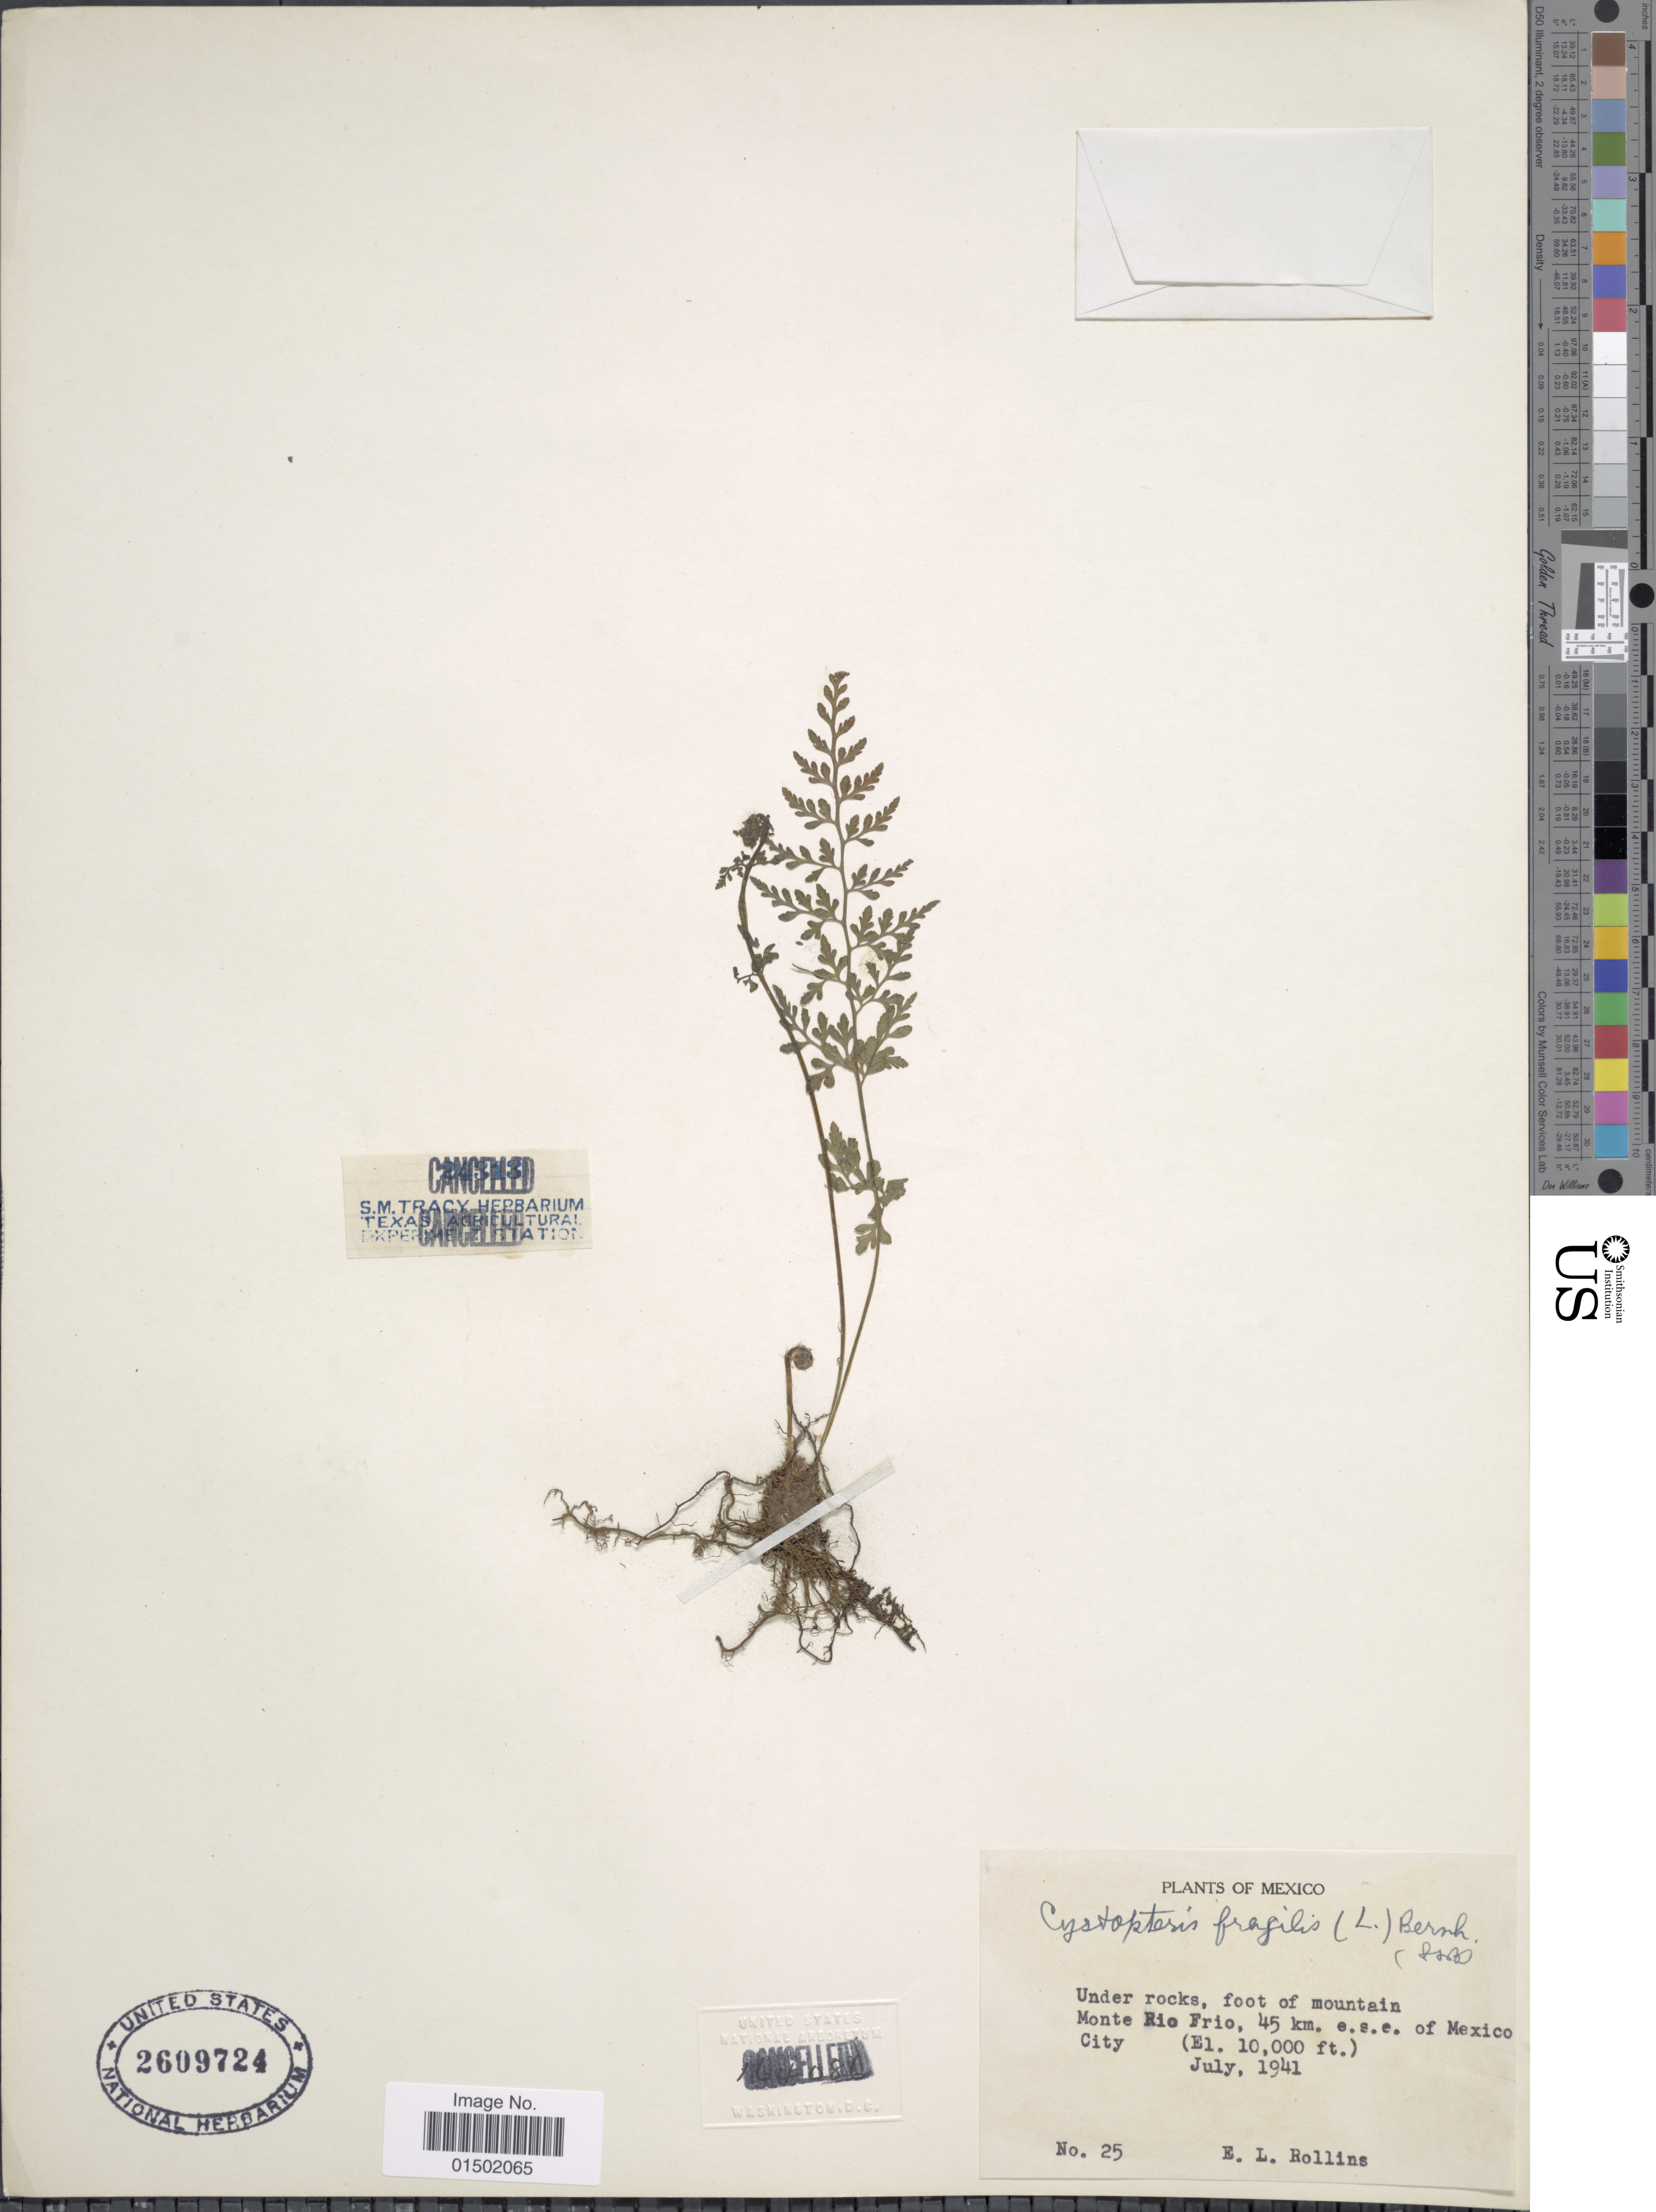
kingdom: Plantae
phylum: Tracheophyta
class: Polypodiopsida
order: Polypodiales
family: Cystopteridaceae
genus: Cystopteris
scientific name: Cystopteris fragilis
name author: (L.) Bernh.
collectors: E. Rollins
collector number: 25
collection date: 1941-07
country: Mexico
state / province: México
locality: Under rocks, foor of mountain Monte Rio Frio, 45 km. e.s.e. of Mexico City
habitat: under rocks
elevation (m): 3048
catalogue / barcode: US 2609724